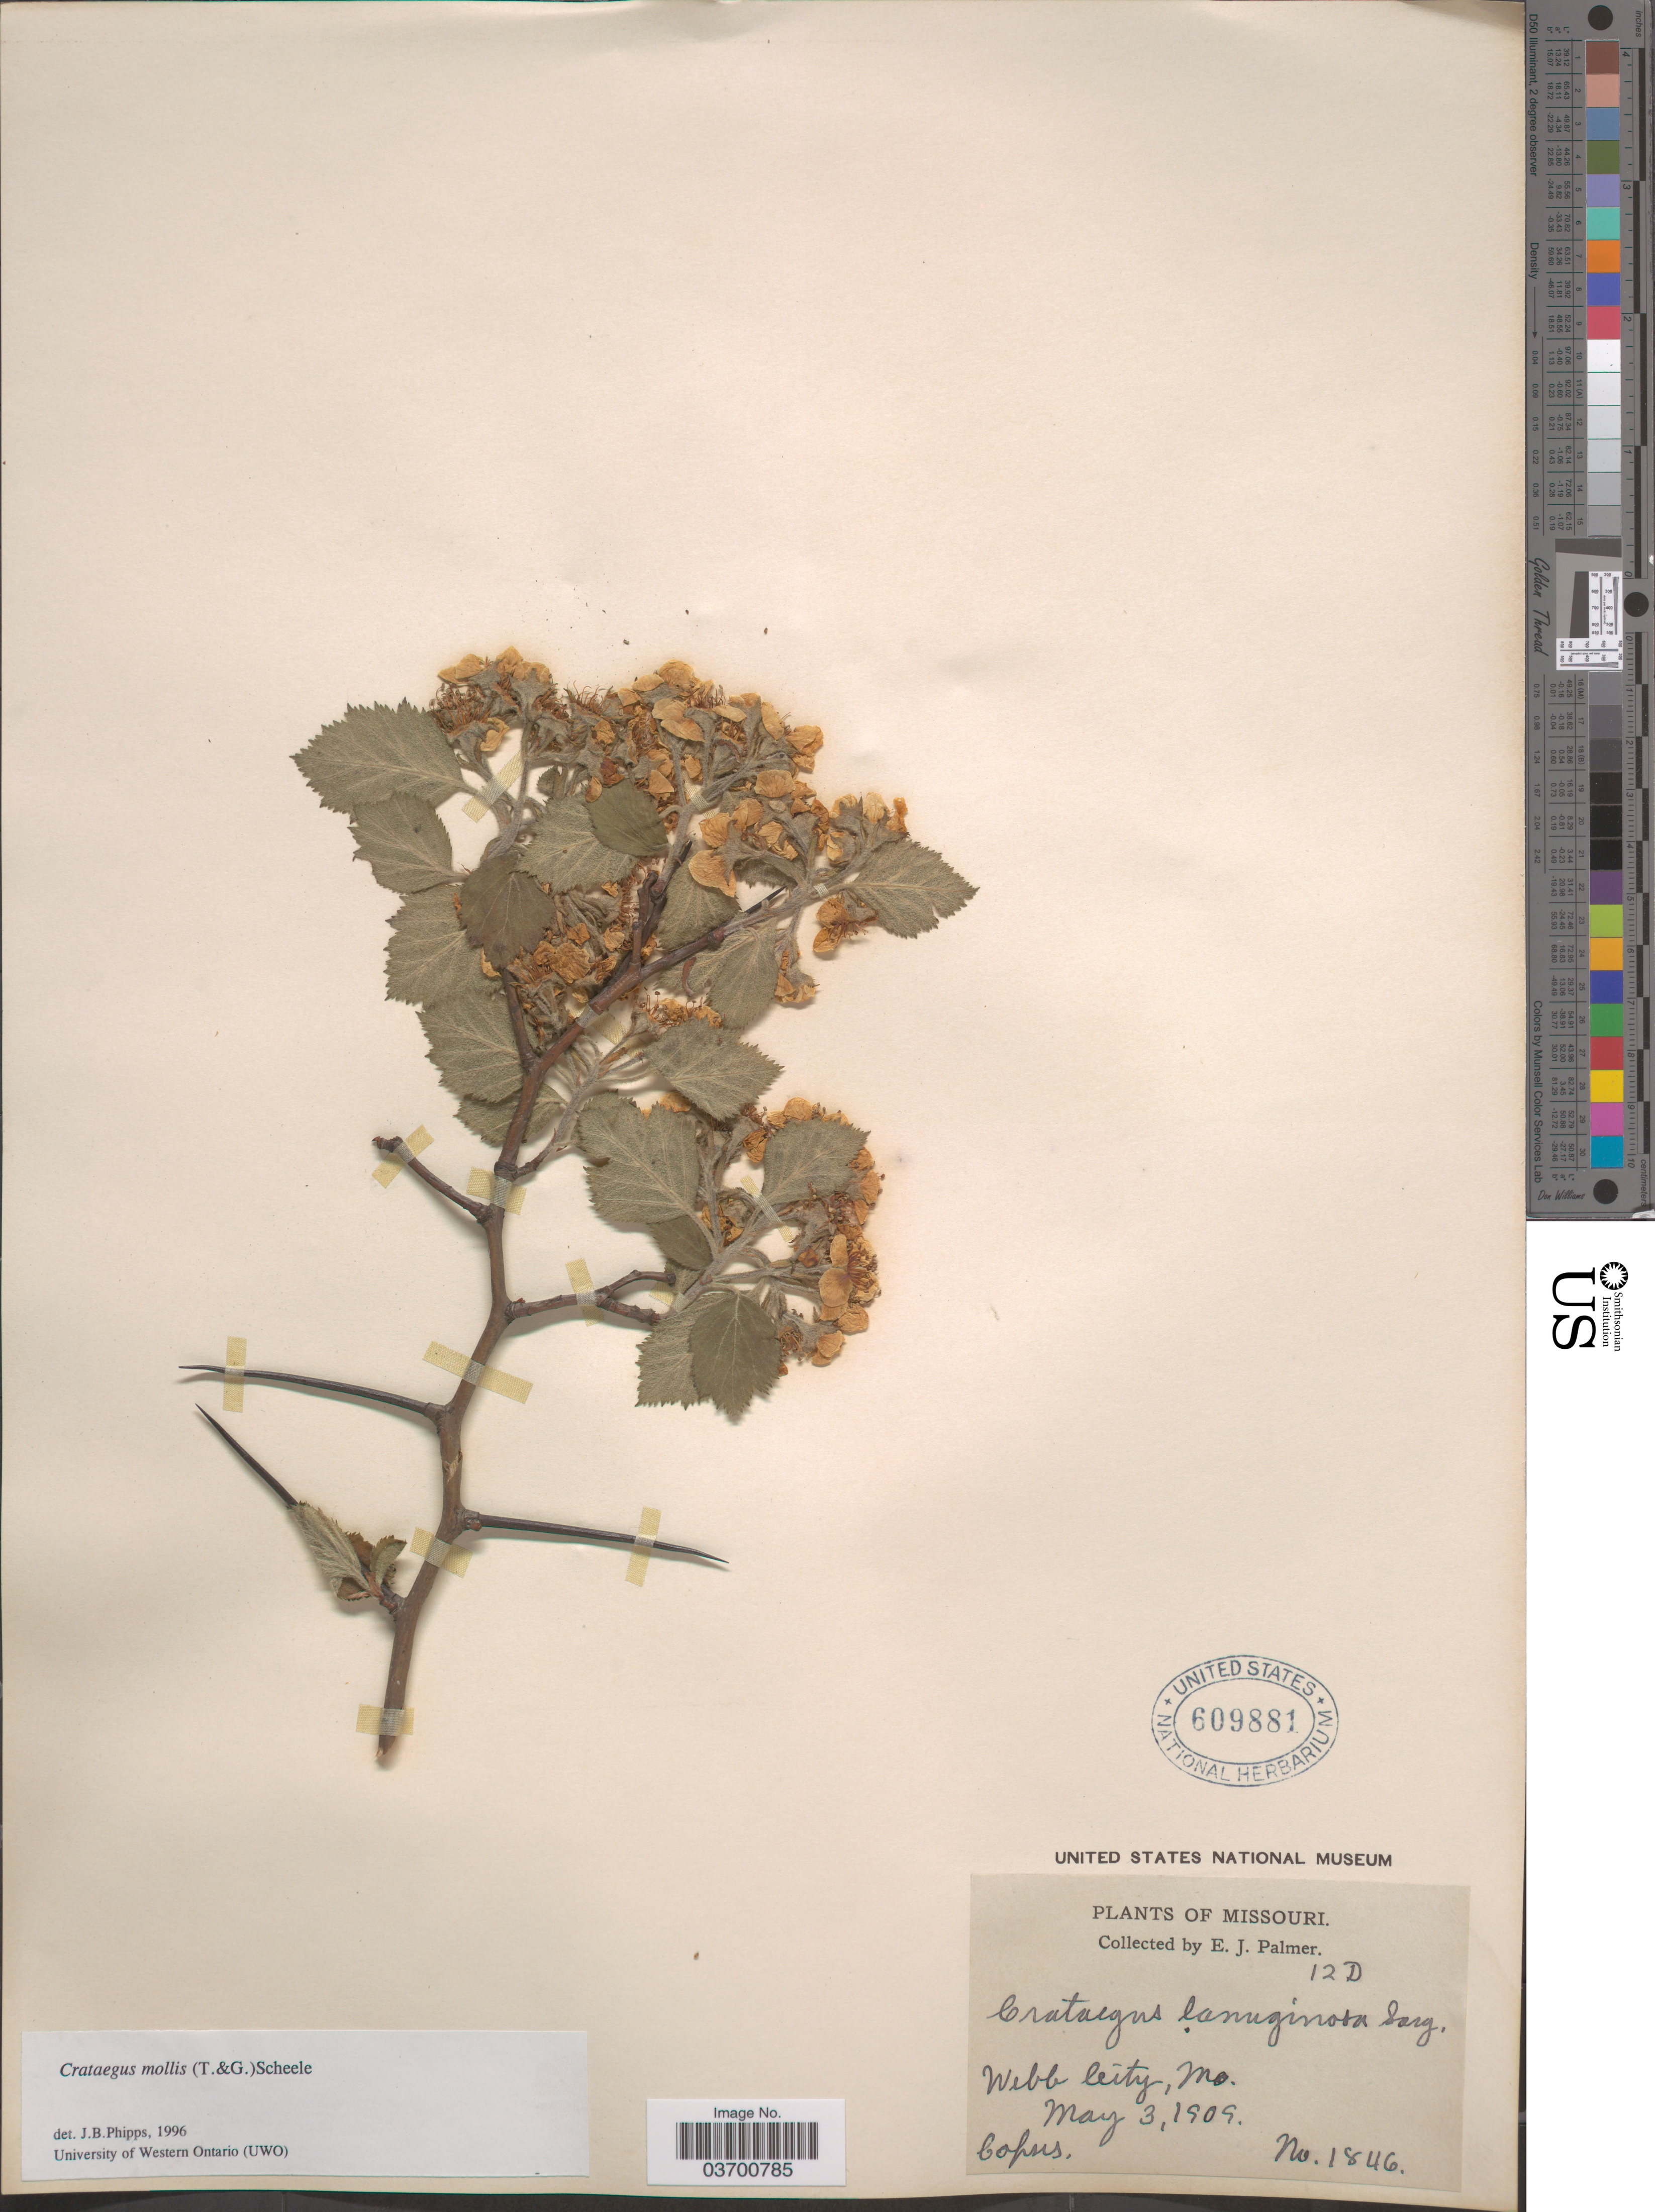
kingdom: Plantae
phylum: Tracheophyta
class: Magnoliopsida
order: Rosales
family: Rosaceae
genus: Crataegus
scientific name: Crataegus mollis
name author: (Torr. & A. Gray) Scheele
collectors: E. J. Palmer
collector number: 1846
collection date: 1909-05-03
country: United States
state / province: Missouri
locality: Webb City.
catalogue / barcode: US 609881